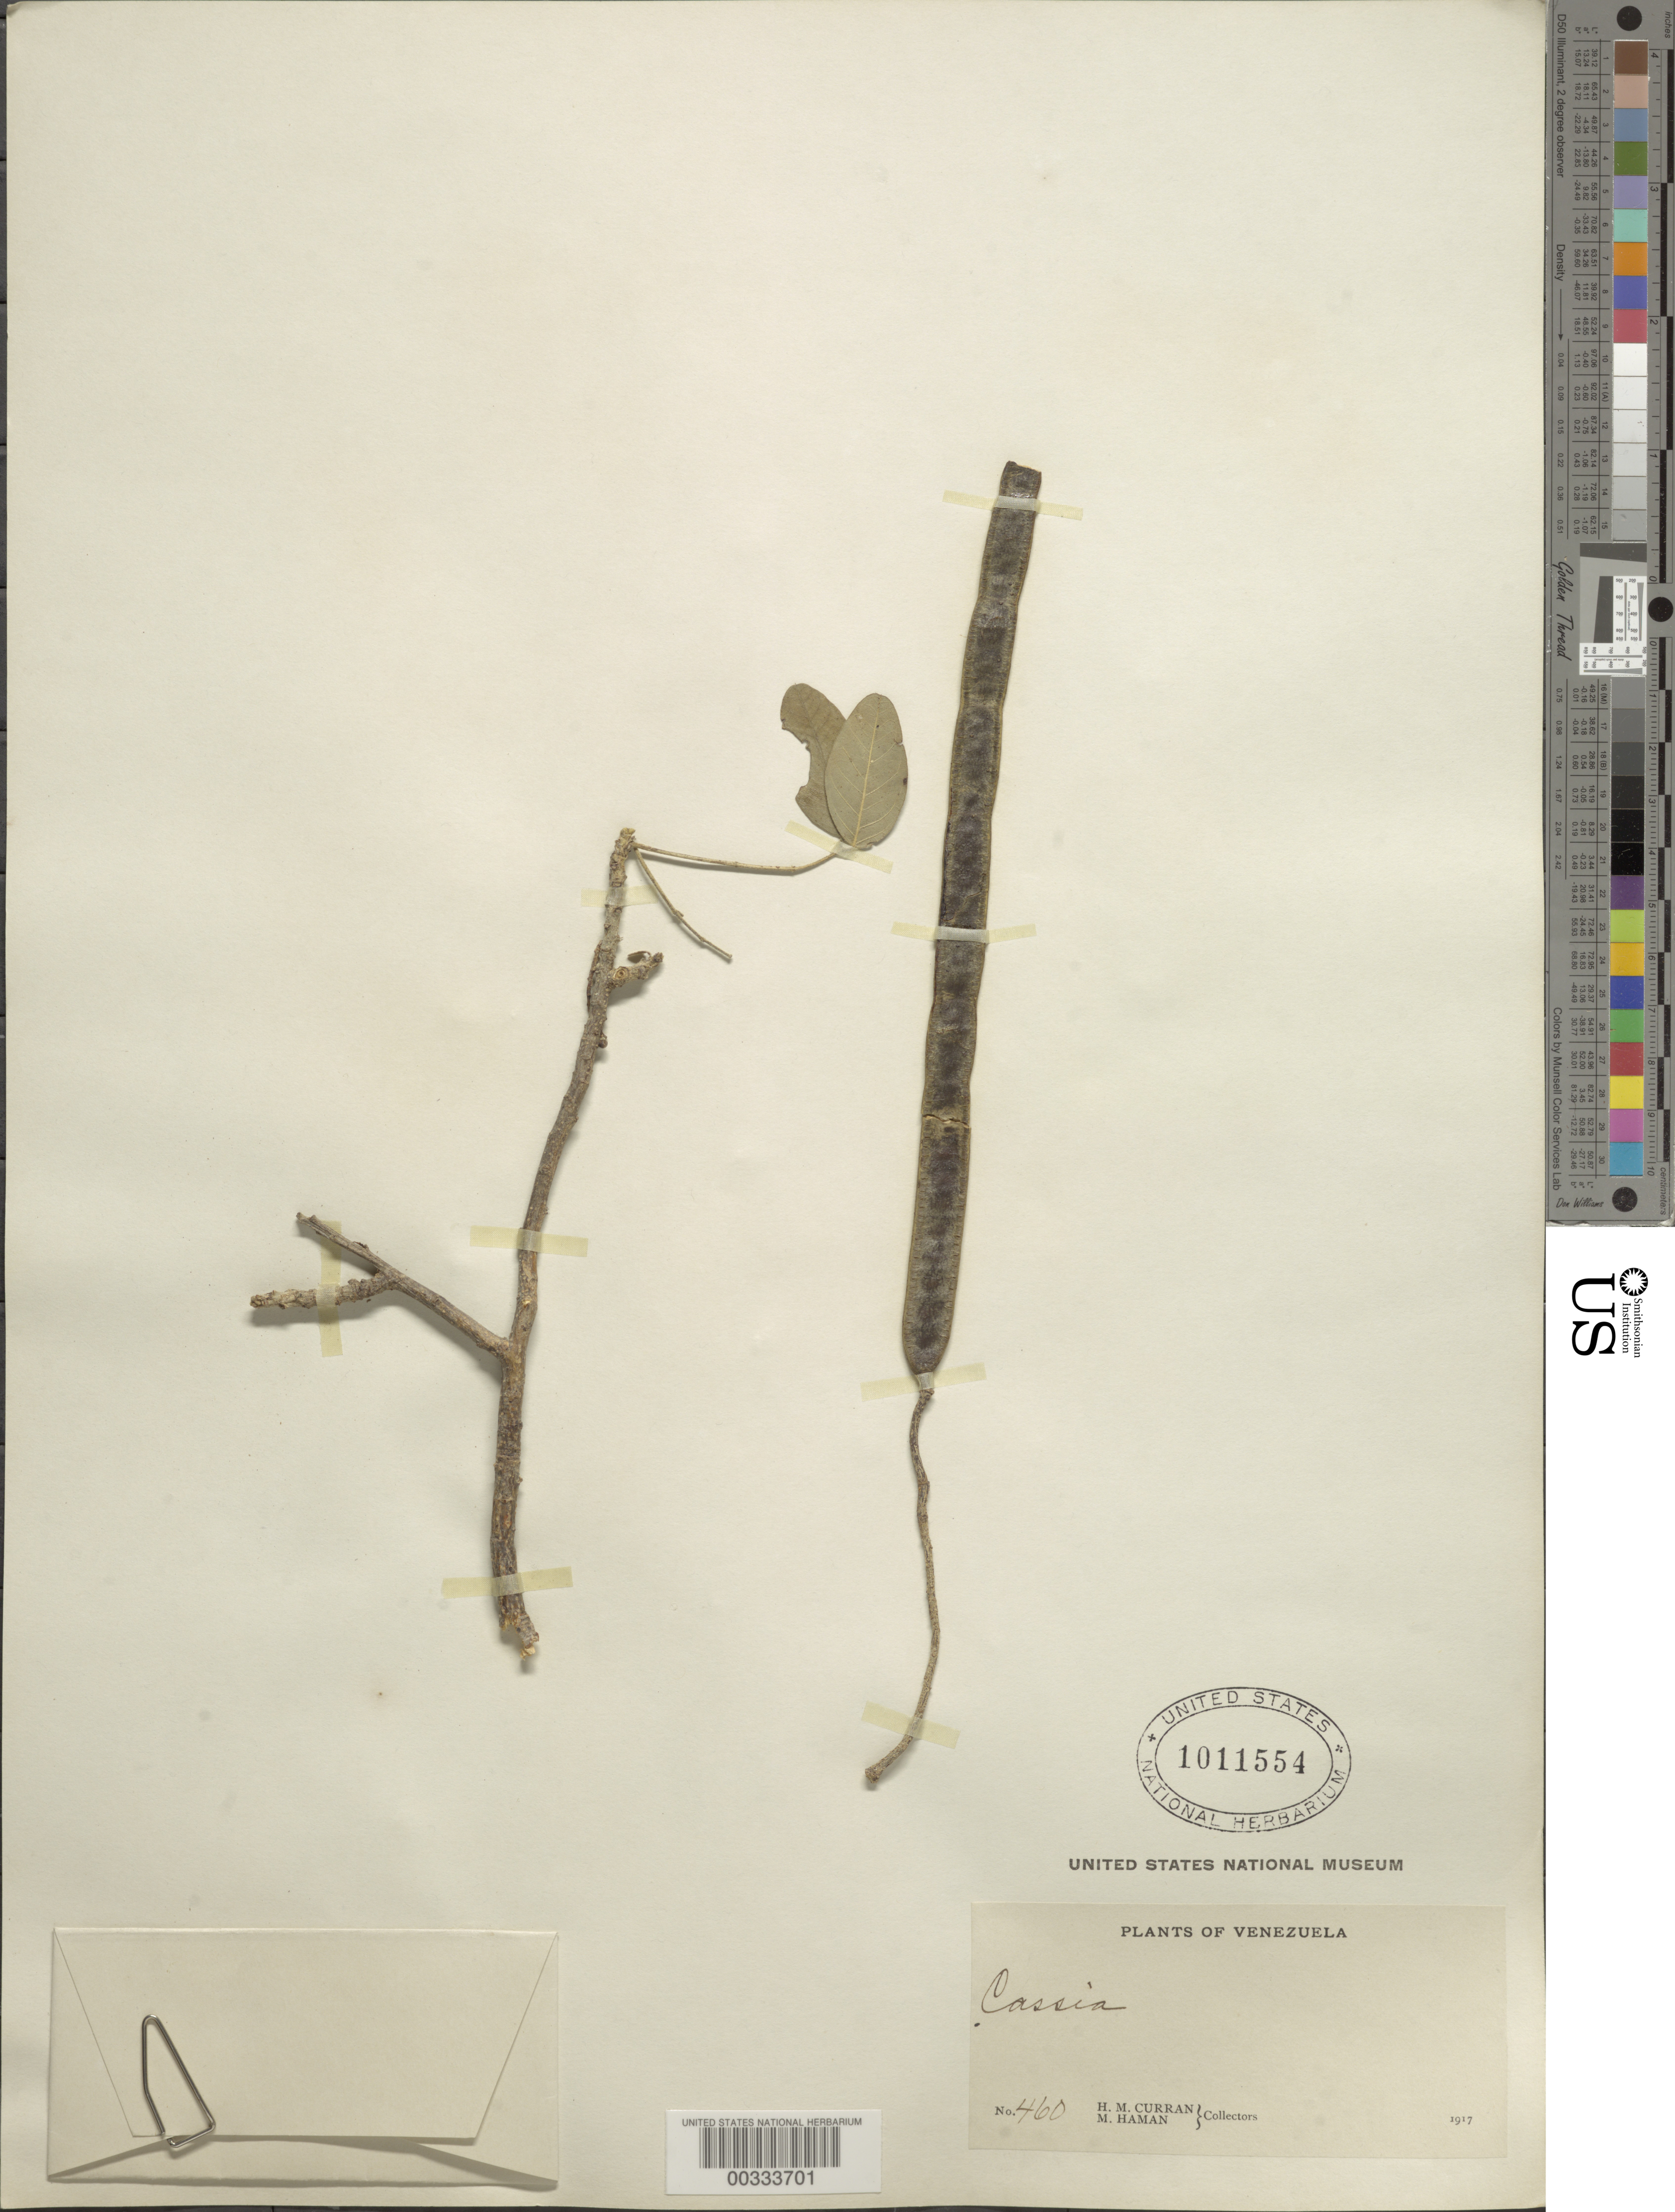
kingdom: Plantae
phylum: Tracheophyta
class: Magnoliopsida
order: Fabales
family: Fabaceae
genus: Senna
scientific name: Senna atomaria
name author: (L.) H.S. Irwin & Barneby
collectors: H. M. Curran & M. Haman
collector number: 460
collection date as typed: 1917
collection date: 1917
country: Venezuela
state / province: Mérida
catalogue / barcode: US 1011554